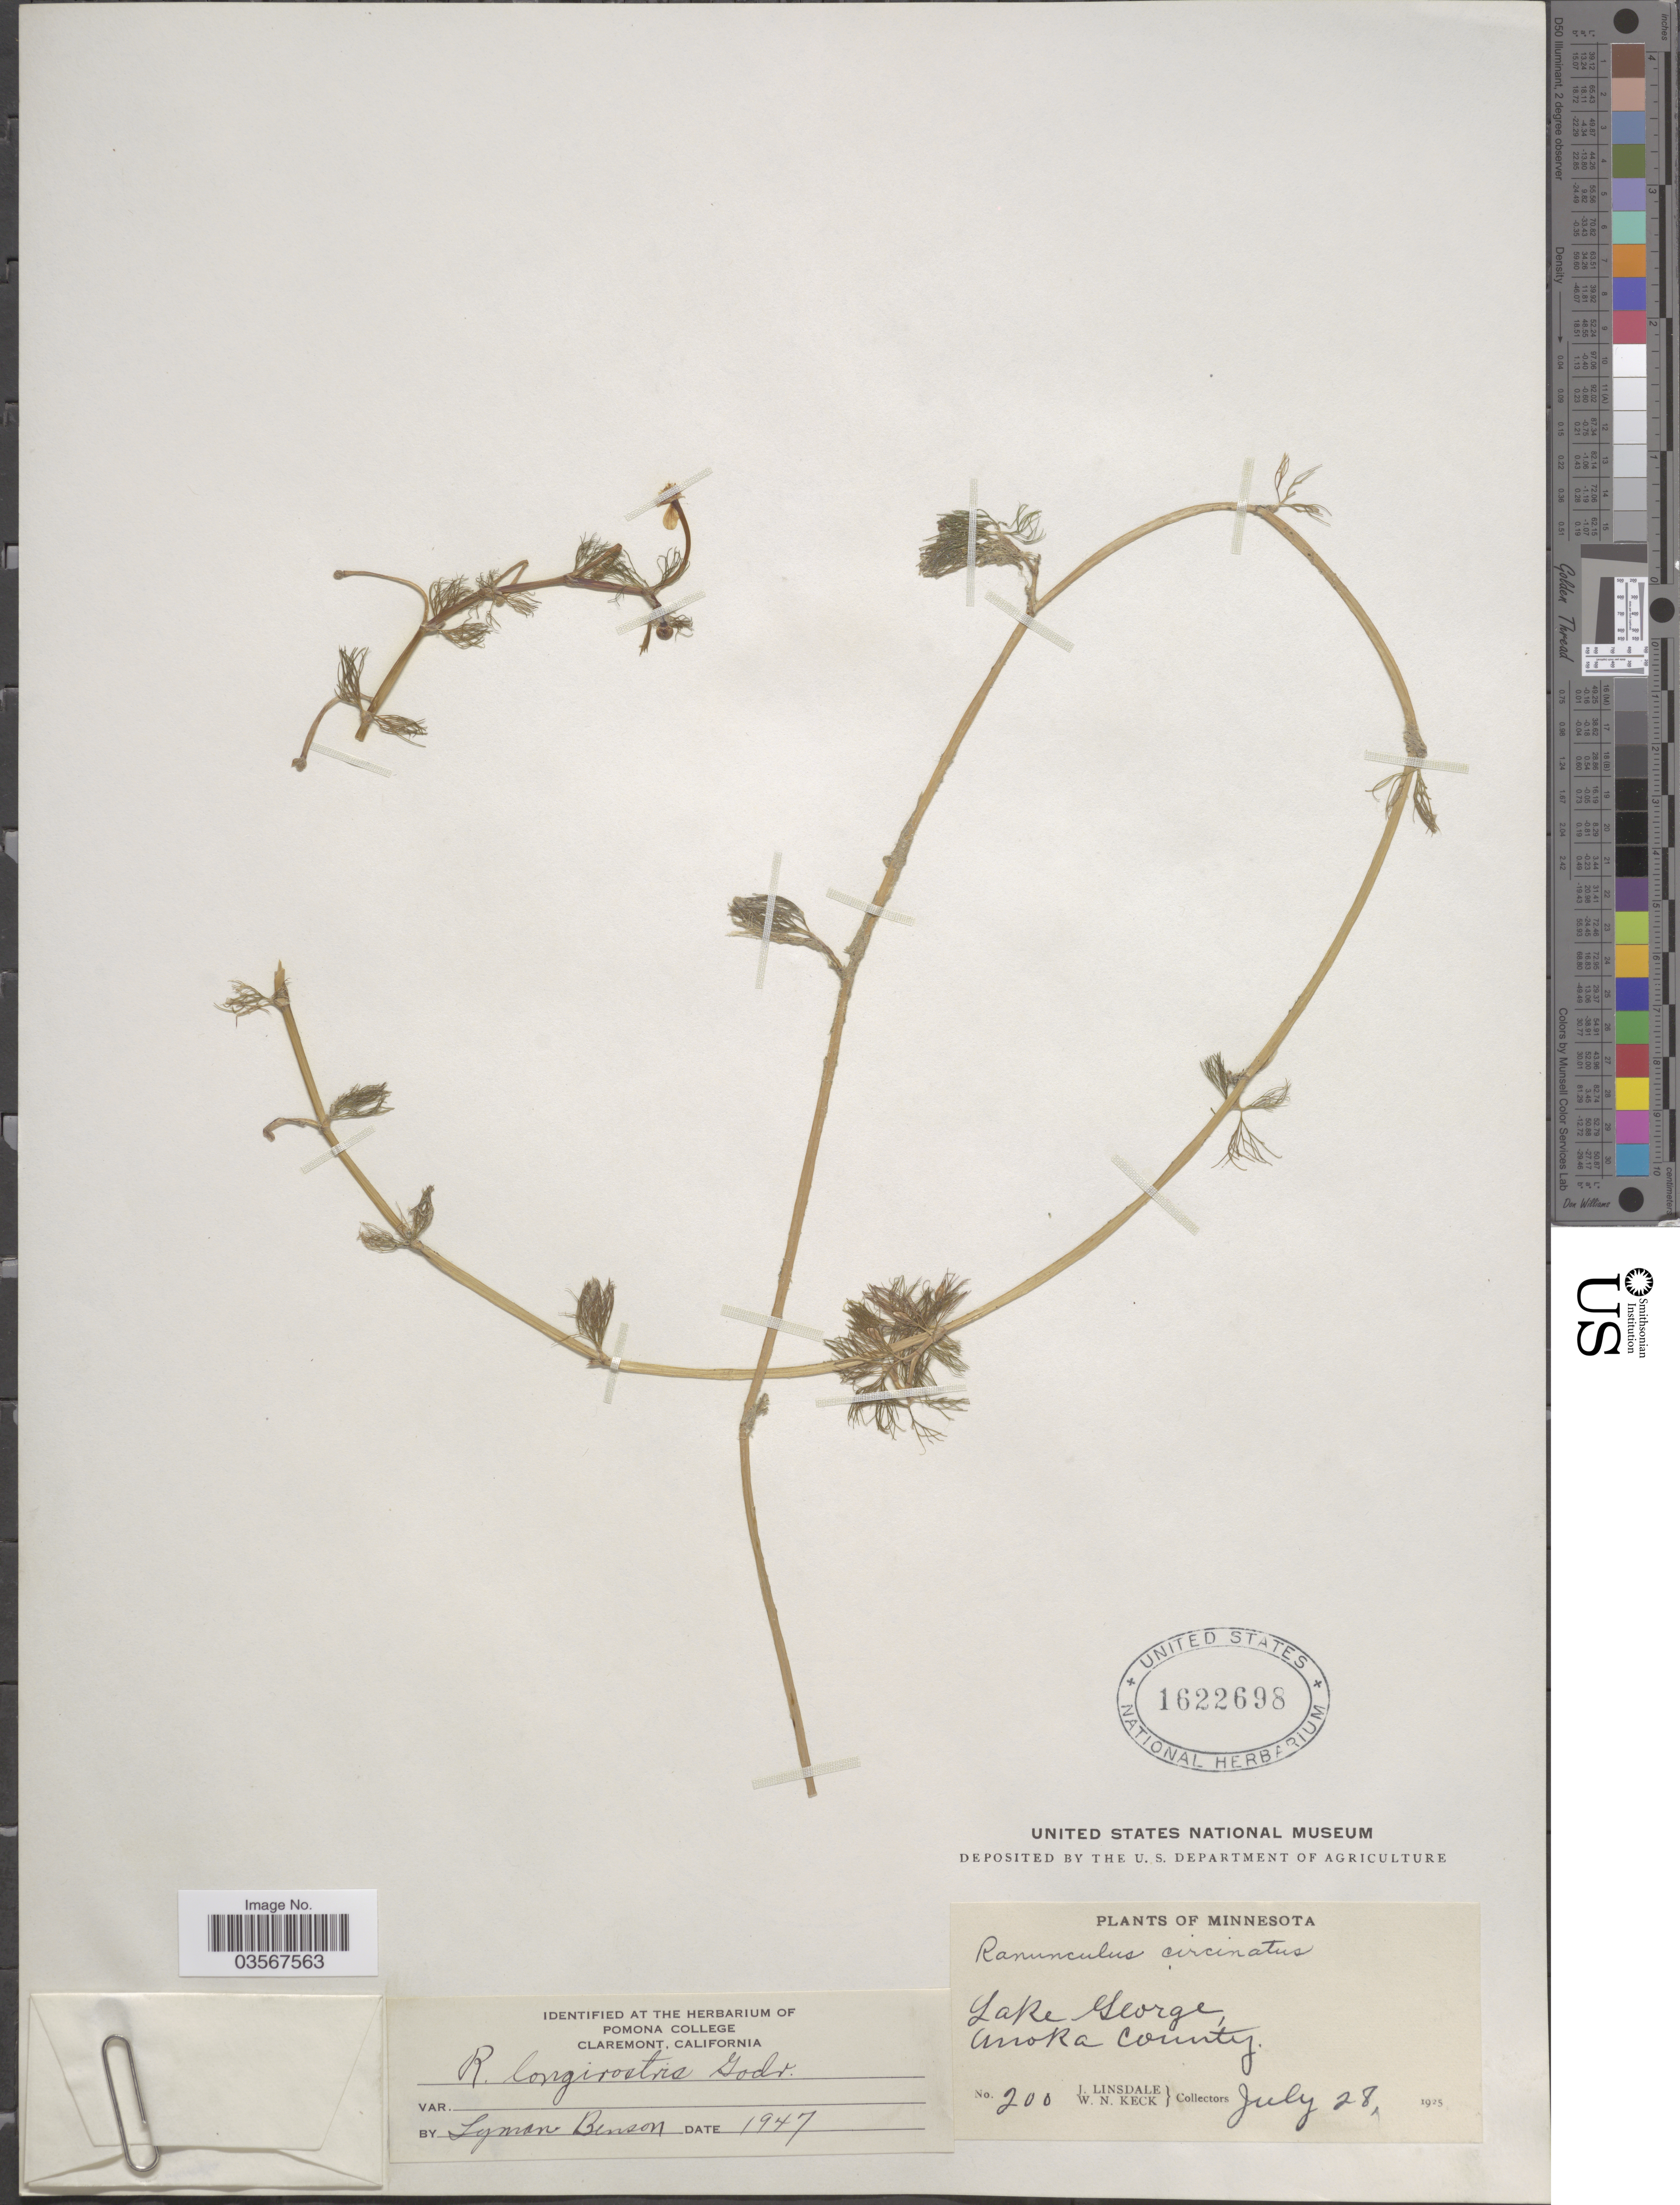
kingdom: Plantae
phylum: Tracheophyta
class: Magnoliopsida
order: Ranunculales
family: Ranunculaceae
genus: Ranunculus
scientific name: Ranunculus longirostris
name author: Godr.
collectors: J. Linsdale & W. Keck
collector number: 200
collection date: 1925-07-28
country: United States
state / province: Minnesota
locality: Lake George, Anoka County.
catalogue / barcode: US 1622698